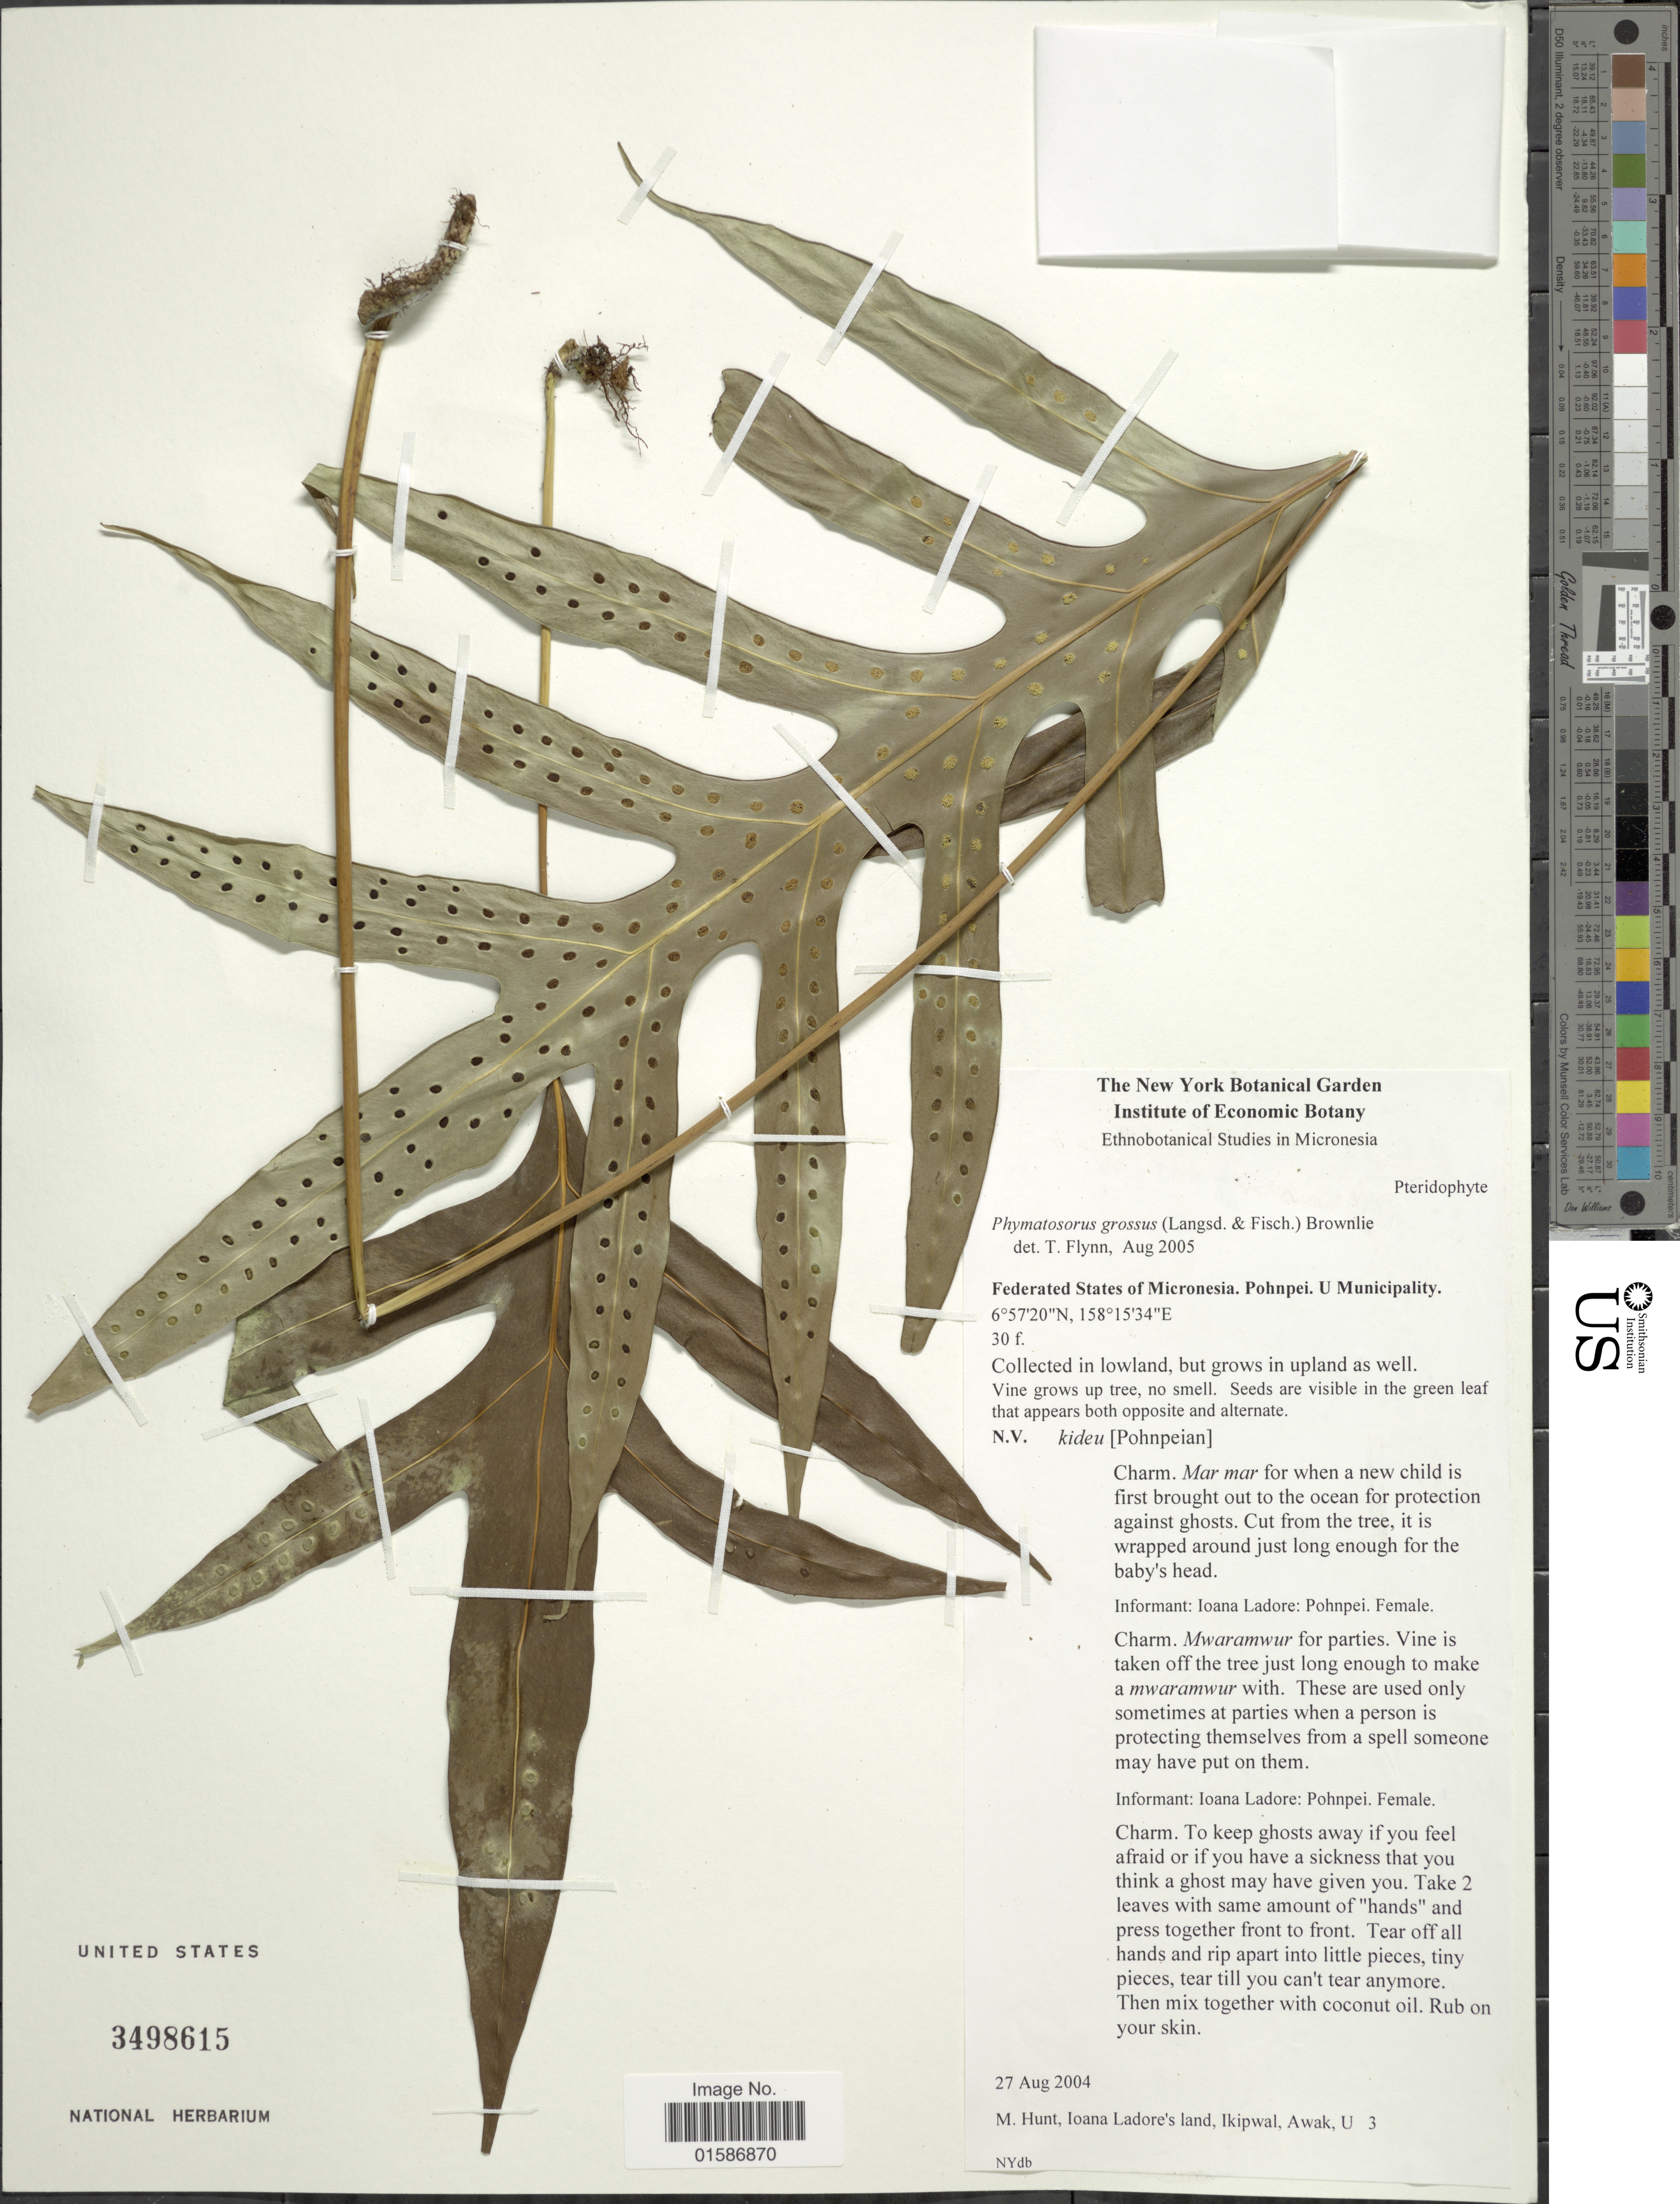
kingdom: Plantae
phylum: Tracheophyta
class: Polypodiopsida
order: Polypodiales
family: Polypodiaceae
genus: Microsorum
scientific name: Microsorum grossum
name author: (Langsd. & Fisch.) S.B. Andrews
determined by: Wagner, W. L., (BOT), Smithsonian Institution - National Museum of Natural History (UNITED STATES)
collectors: M. Hunt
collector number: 3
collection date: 2004-08-27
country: Micronesia, Federated States of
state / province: Pohnpei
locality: U Municipality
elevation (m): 9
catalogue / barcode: US 3498615